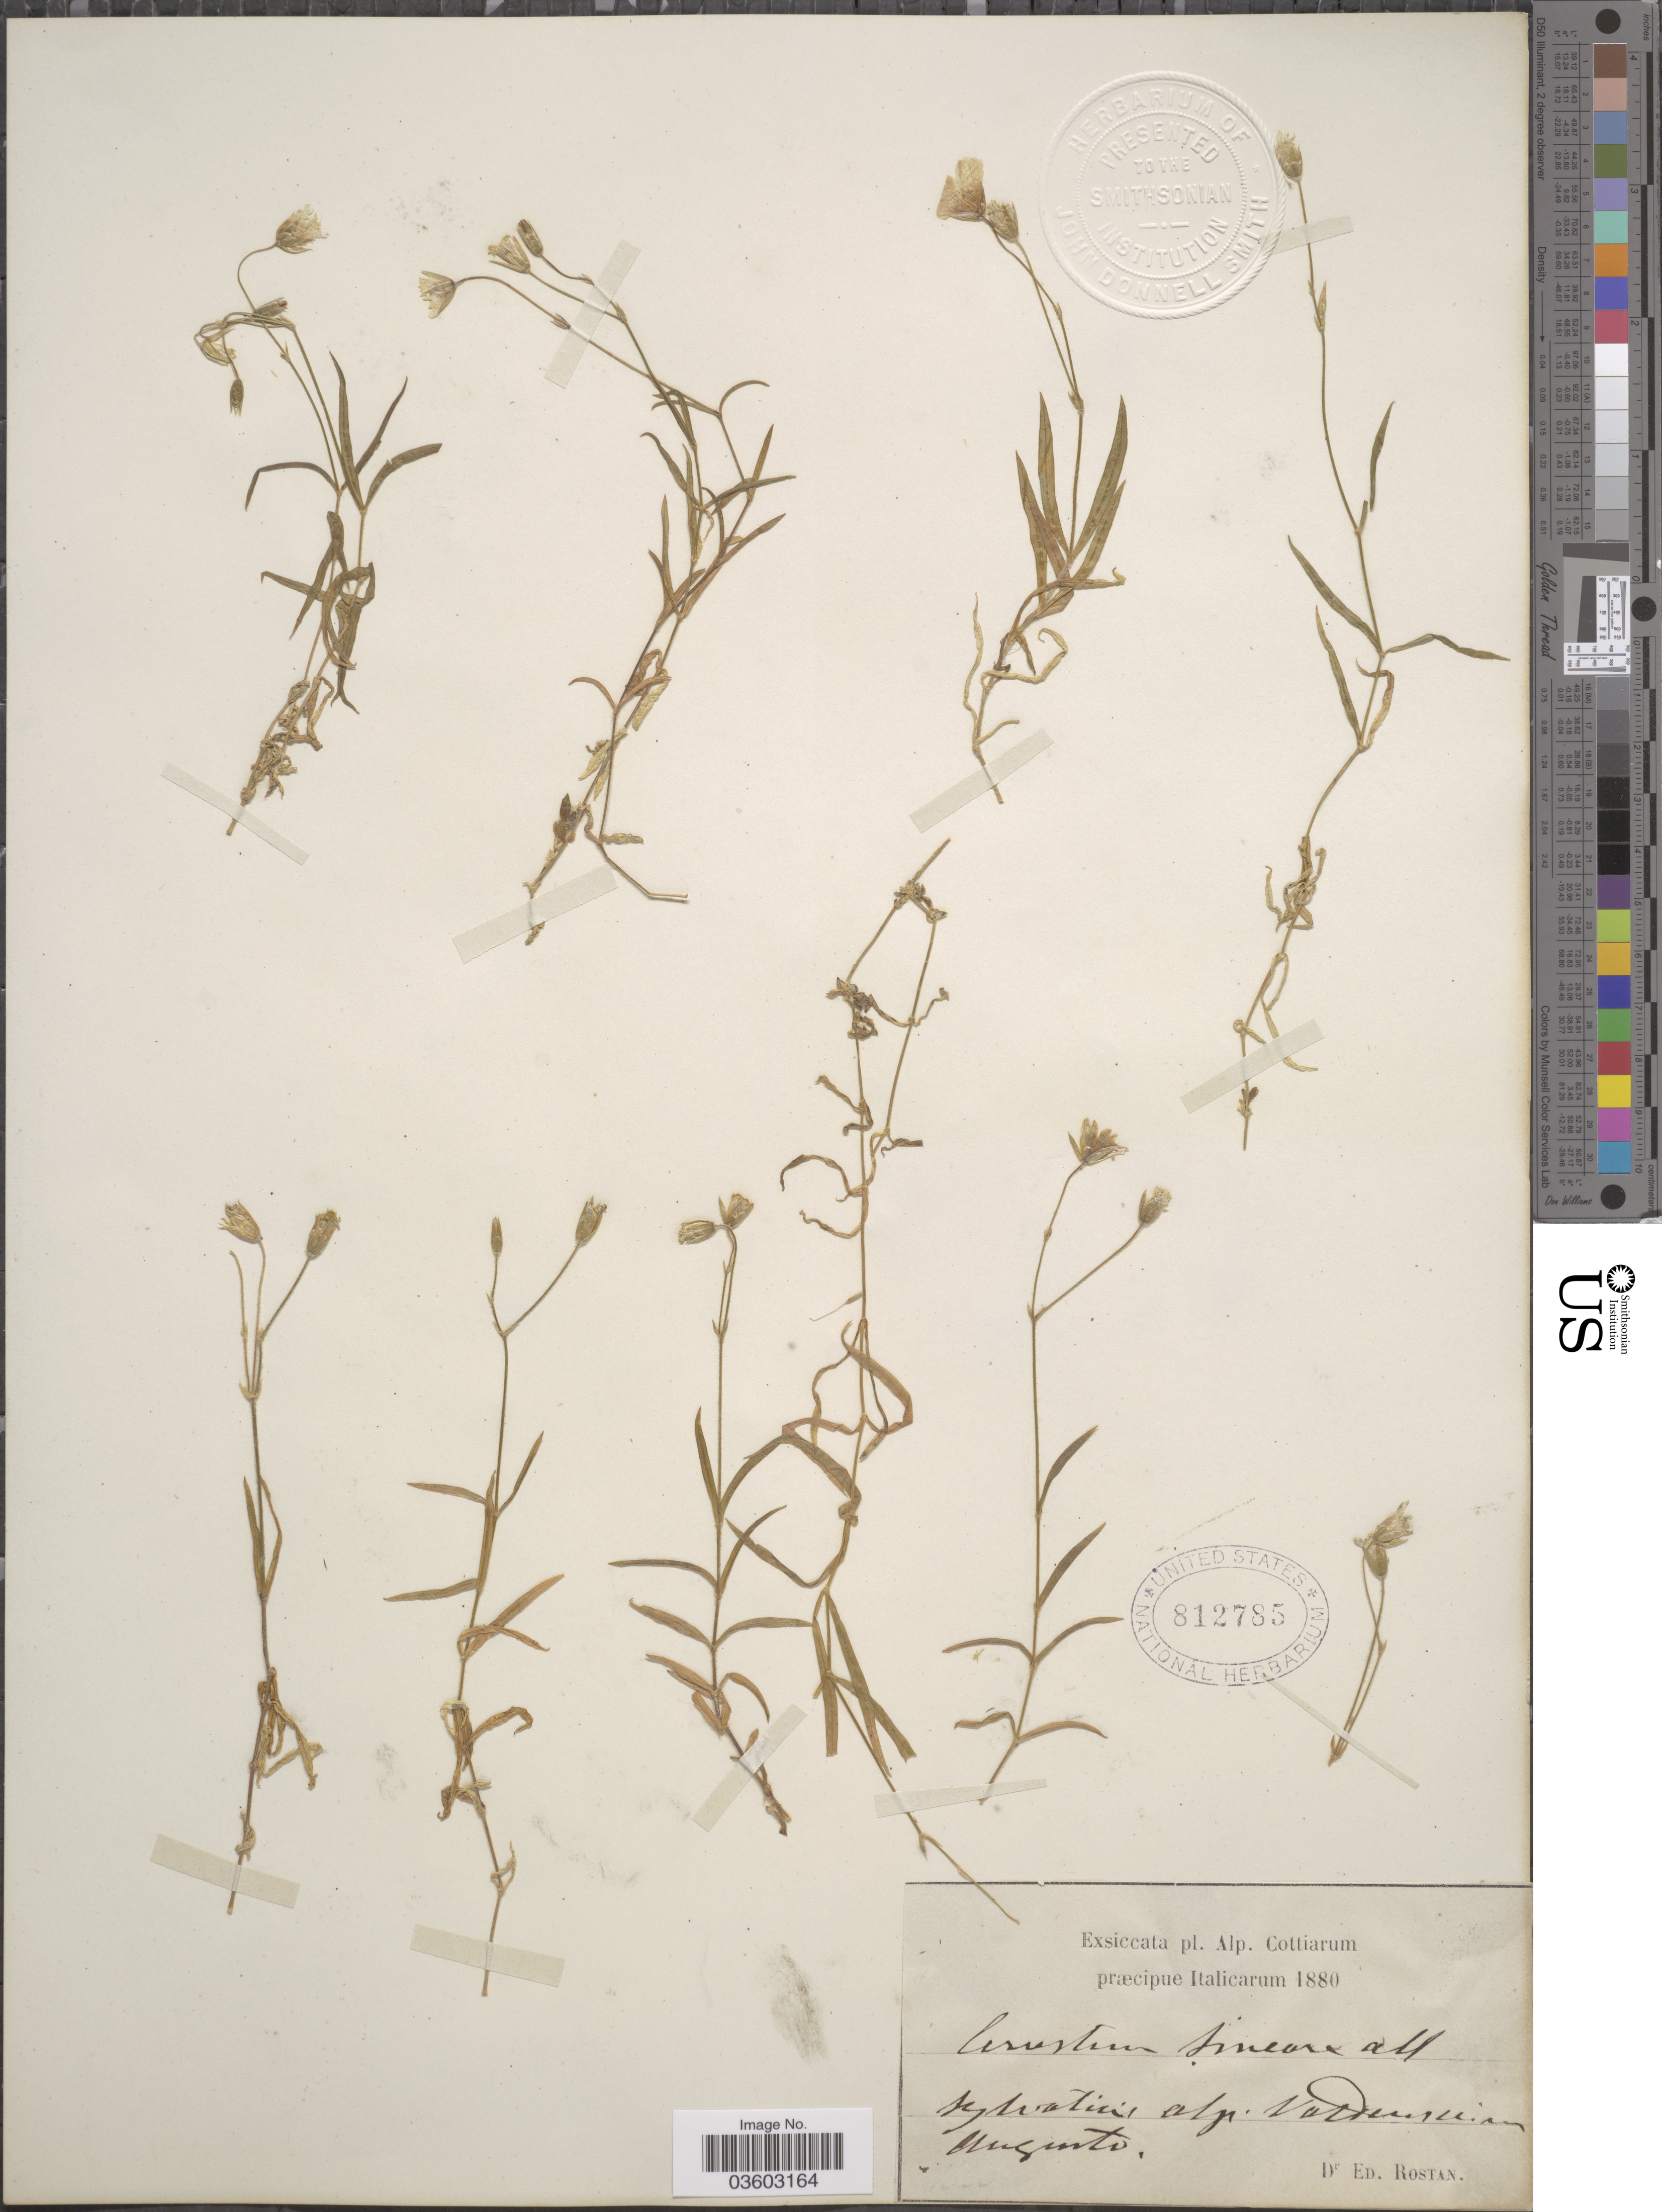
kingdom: Plantae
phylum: Tracheophyta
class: Magnoliopsida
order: Caryophyllales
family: Caryophyllaceae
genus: Cerastium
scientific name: Cerastium lineare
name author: All.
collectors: E. Rostan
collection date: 1880-08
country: Italy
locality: Alp. Cottiarum præcipue Italicarum. Alp. Valdensiam.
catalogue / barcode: US 812785